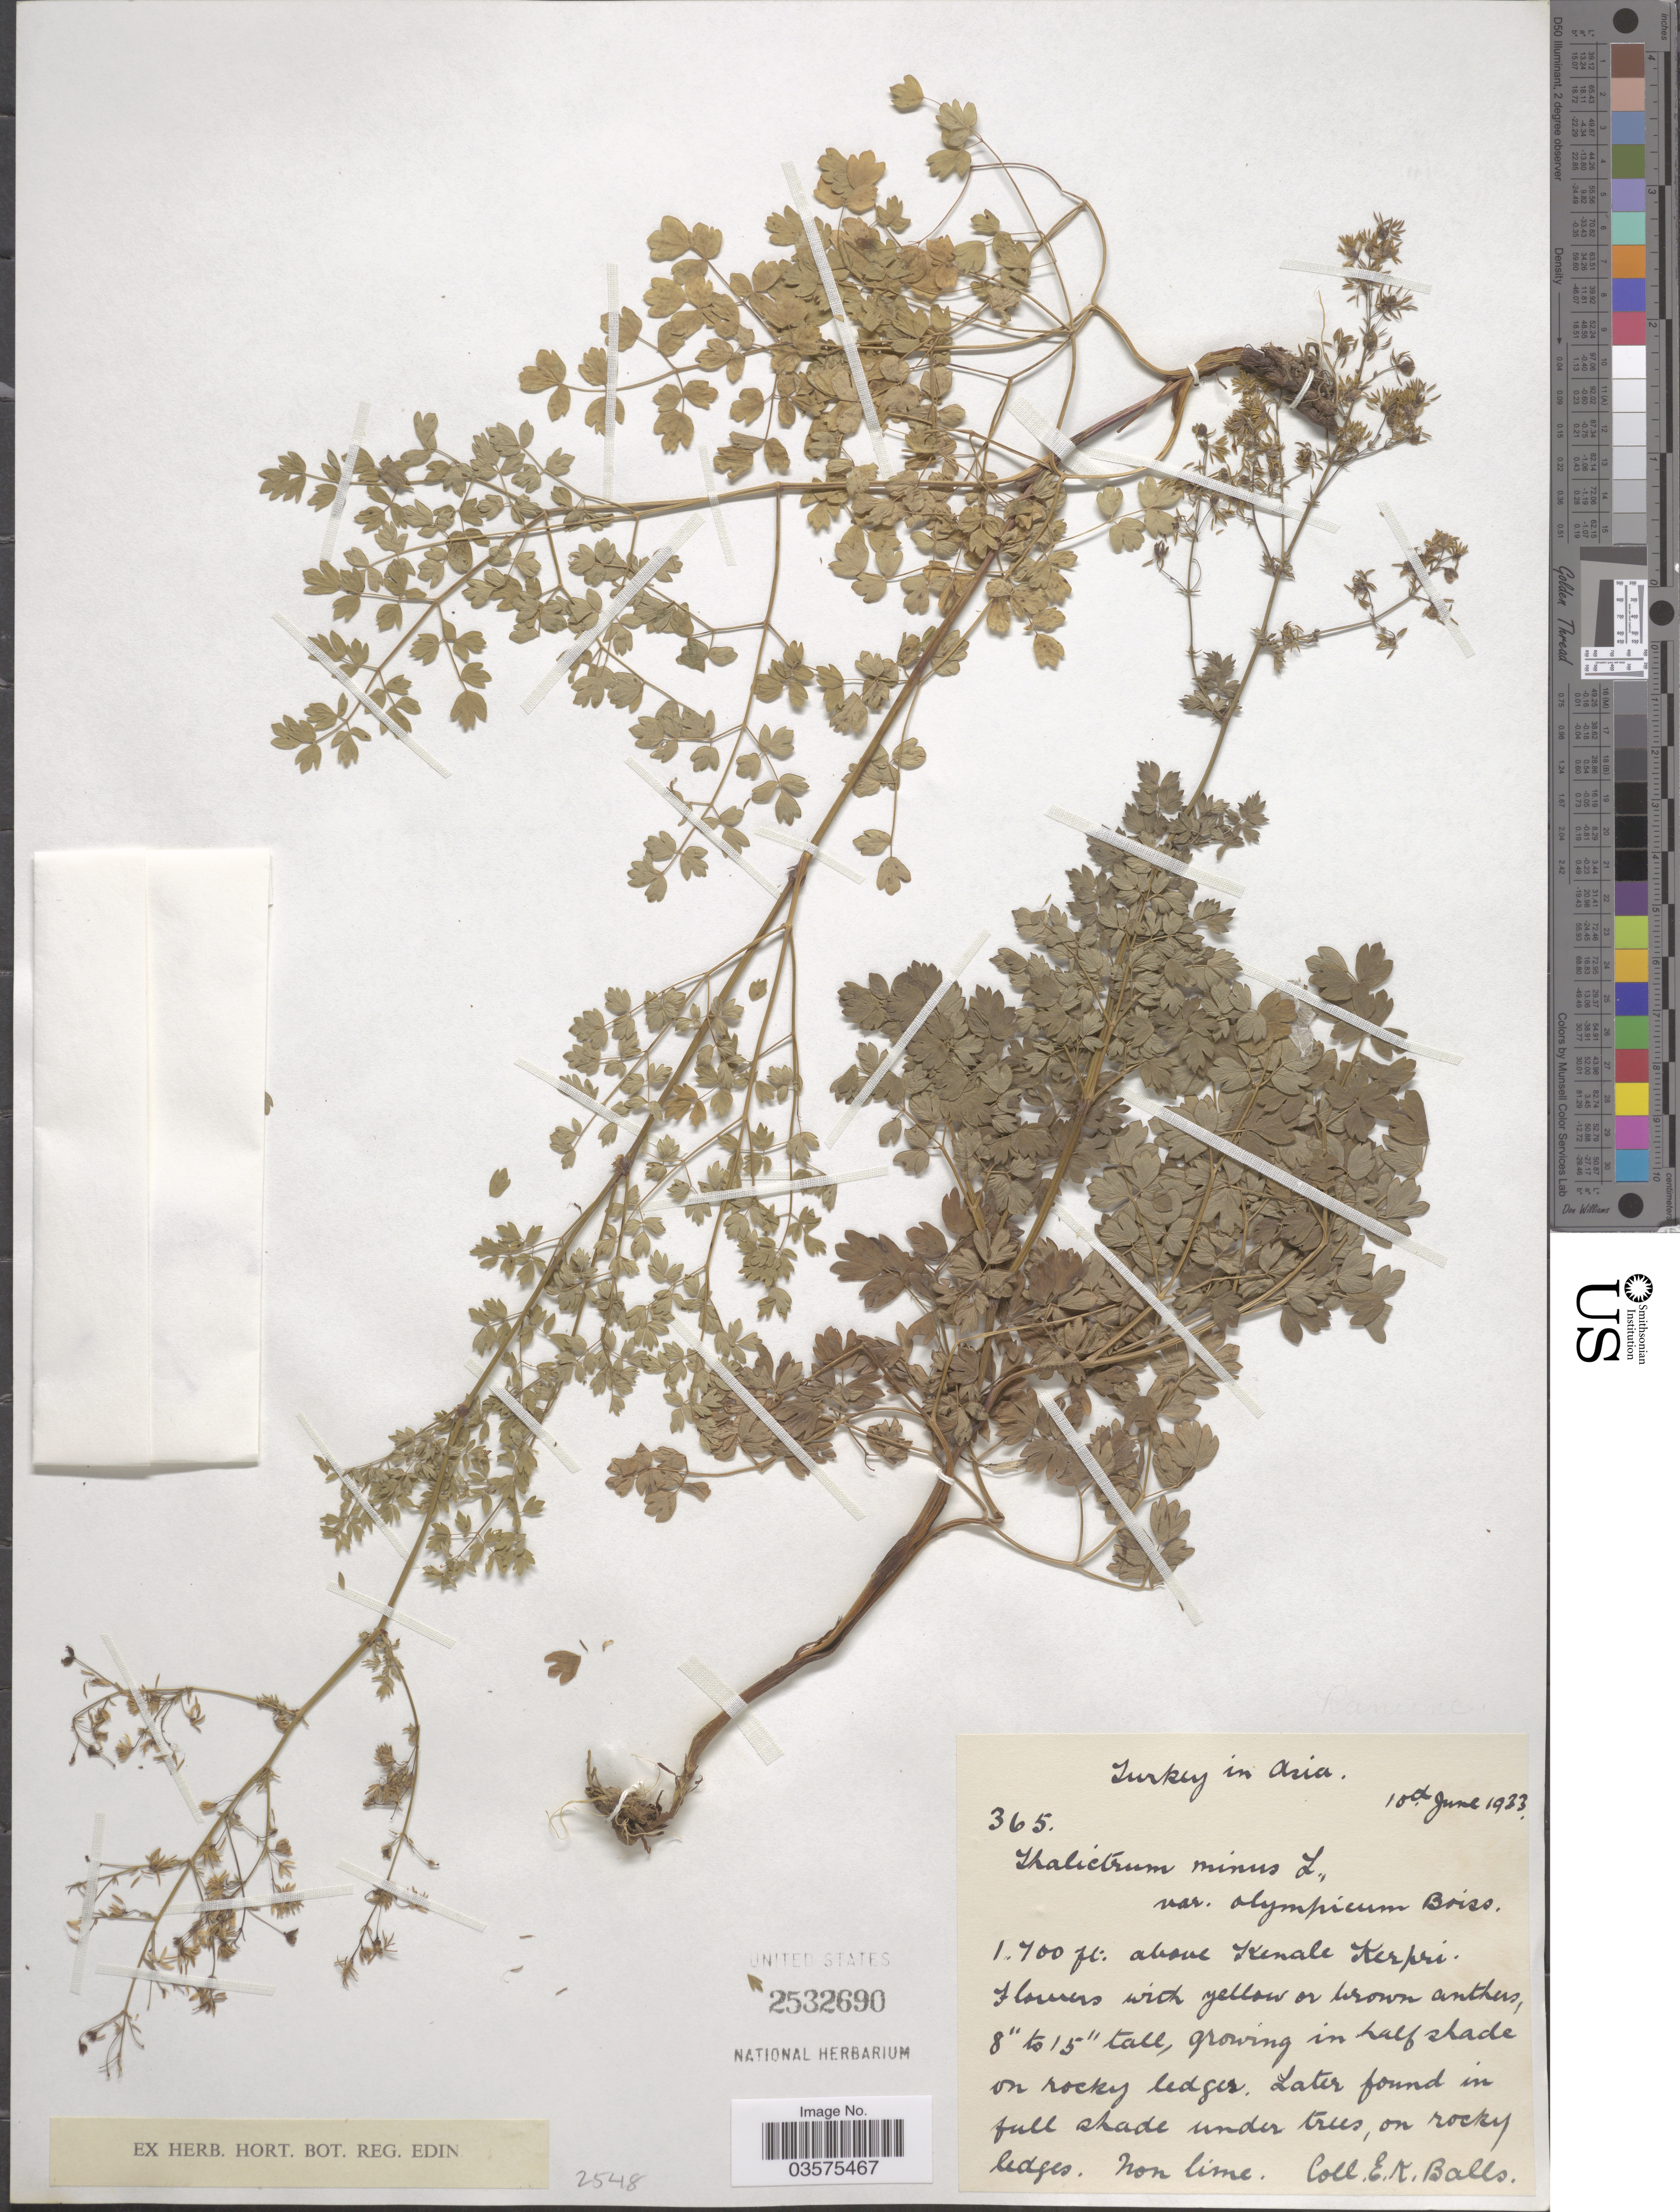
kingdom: Plantae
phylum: Tracheophyta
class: Magnoliopsida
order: Ranunculales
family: Ranunculaceae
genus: Thalictrum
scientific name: Thalictrum minus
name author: L.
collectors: E. K. Balls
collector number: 365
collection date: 1933-06-10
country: Turkey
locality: Turkey in Asia. Above Kenale Kerpri.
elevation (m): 518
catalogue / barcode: US 2532690